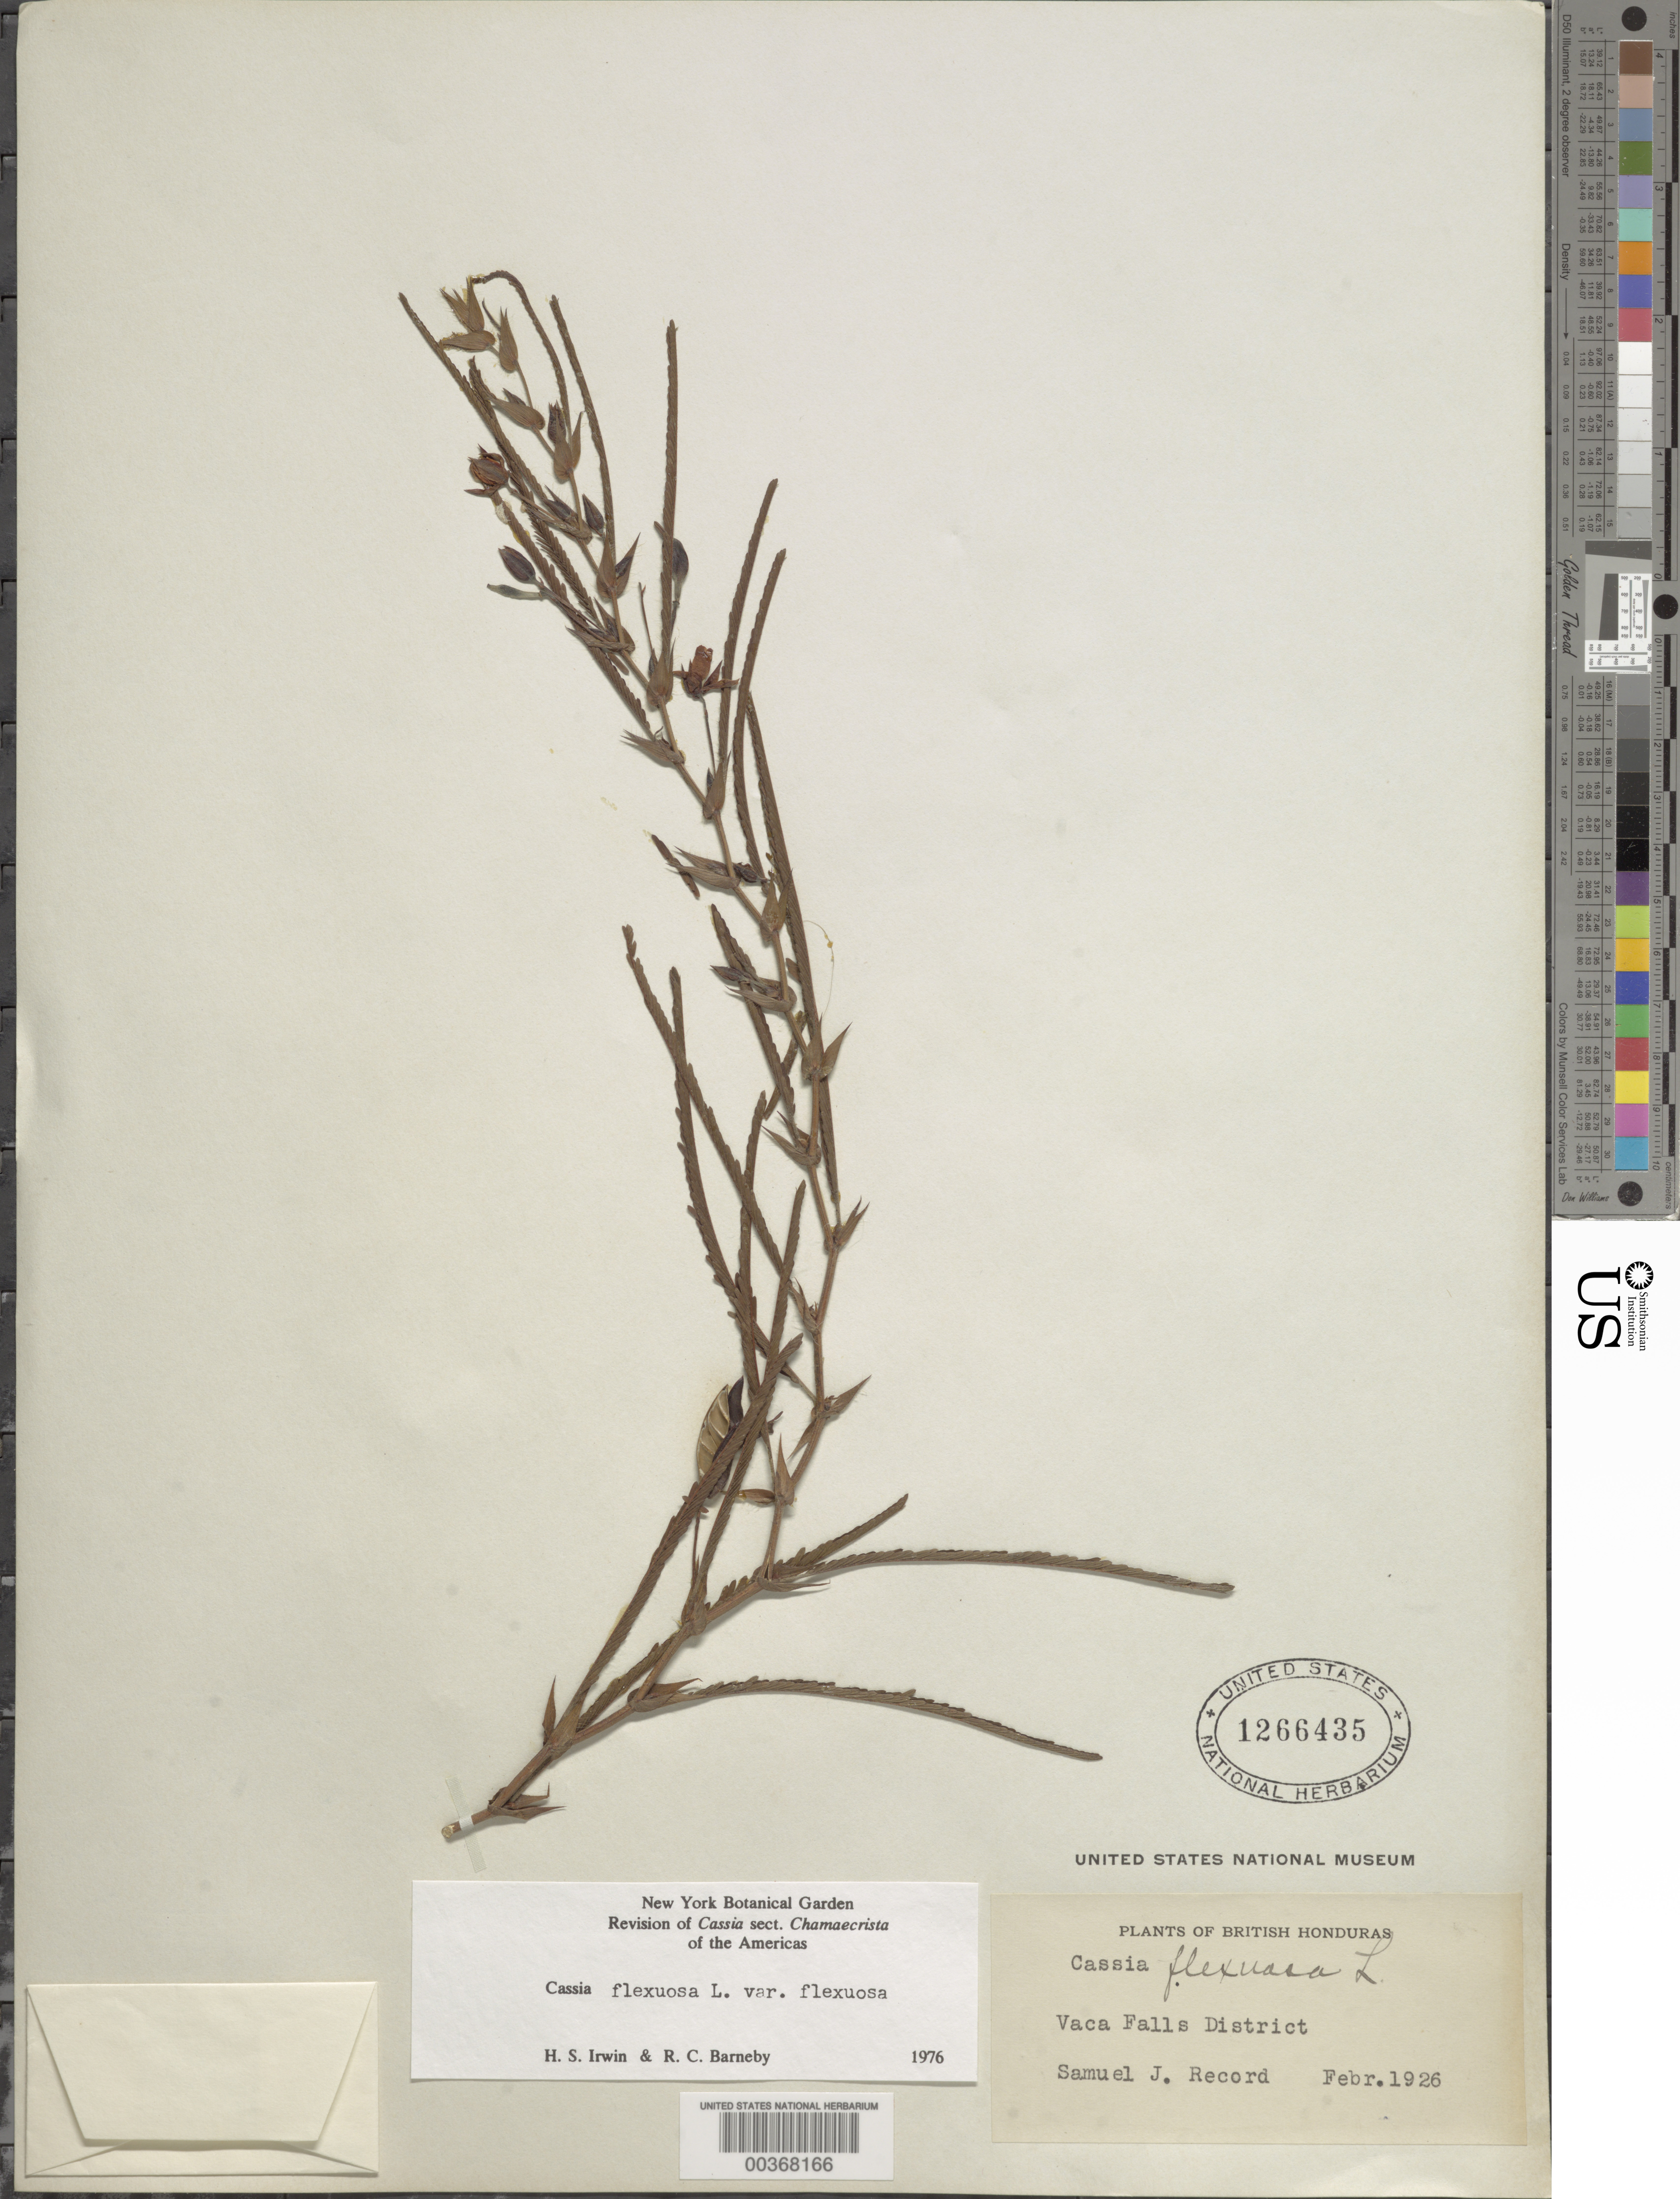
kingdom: Plantae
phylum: Tracheophyta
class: Magnoliopsida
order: Fabales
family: Fabaceae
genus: Chamaecrista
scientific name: Chamaecrista flexuosa var. flexuosa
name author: (L.) Greene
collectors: S. J. Record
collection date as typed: Feb 1926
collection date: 1926-02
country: Belize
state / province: Cayo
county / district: Vaca Falls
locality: Vaca Falls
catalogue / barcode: US 1266435